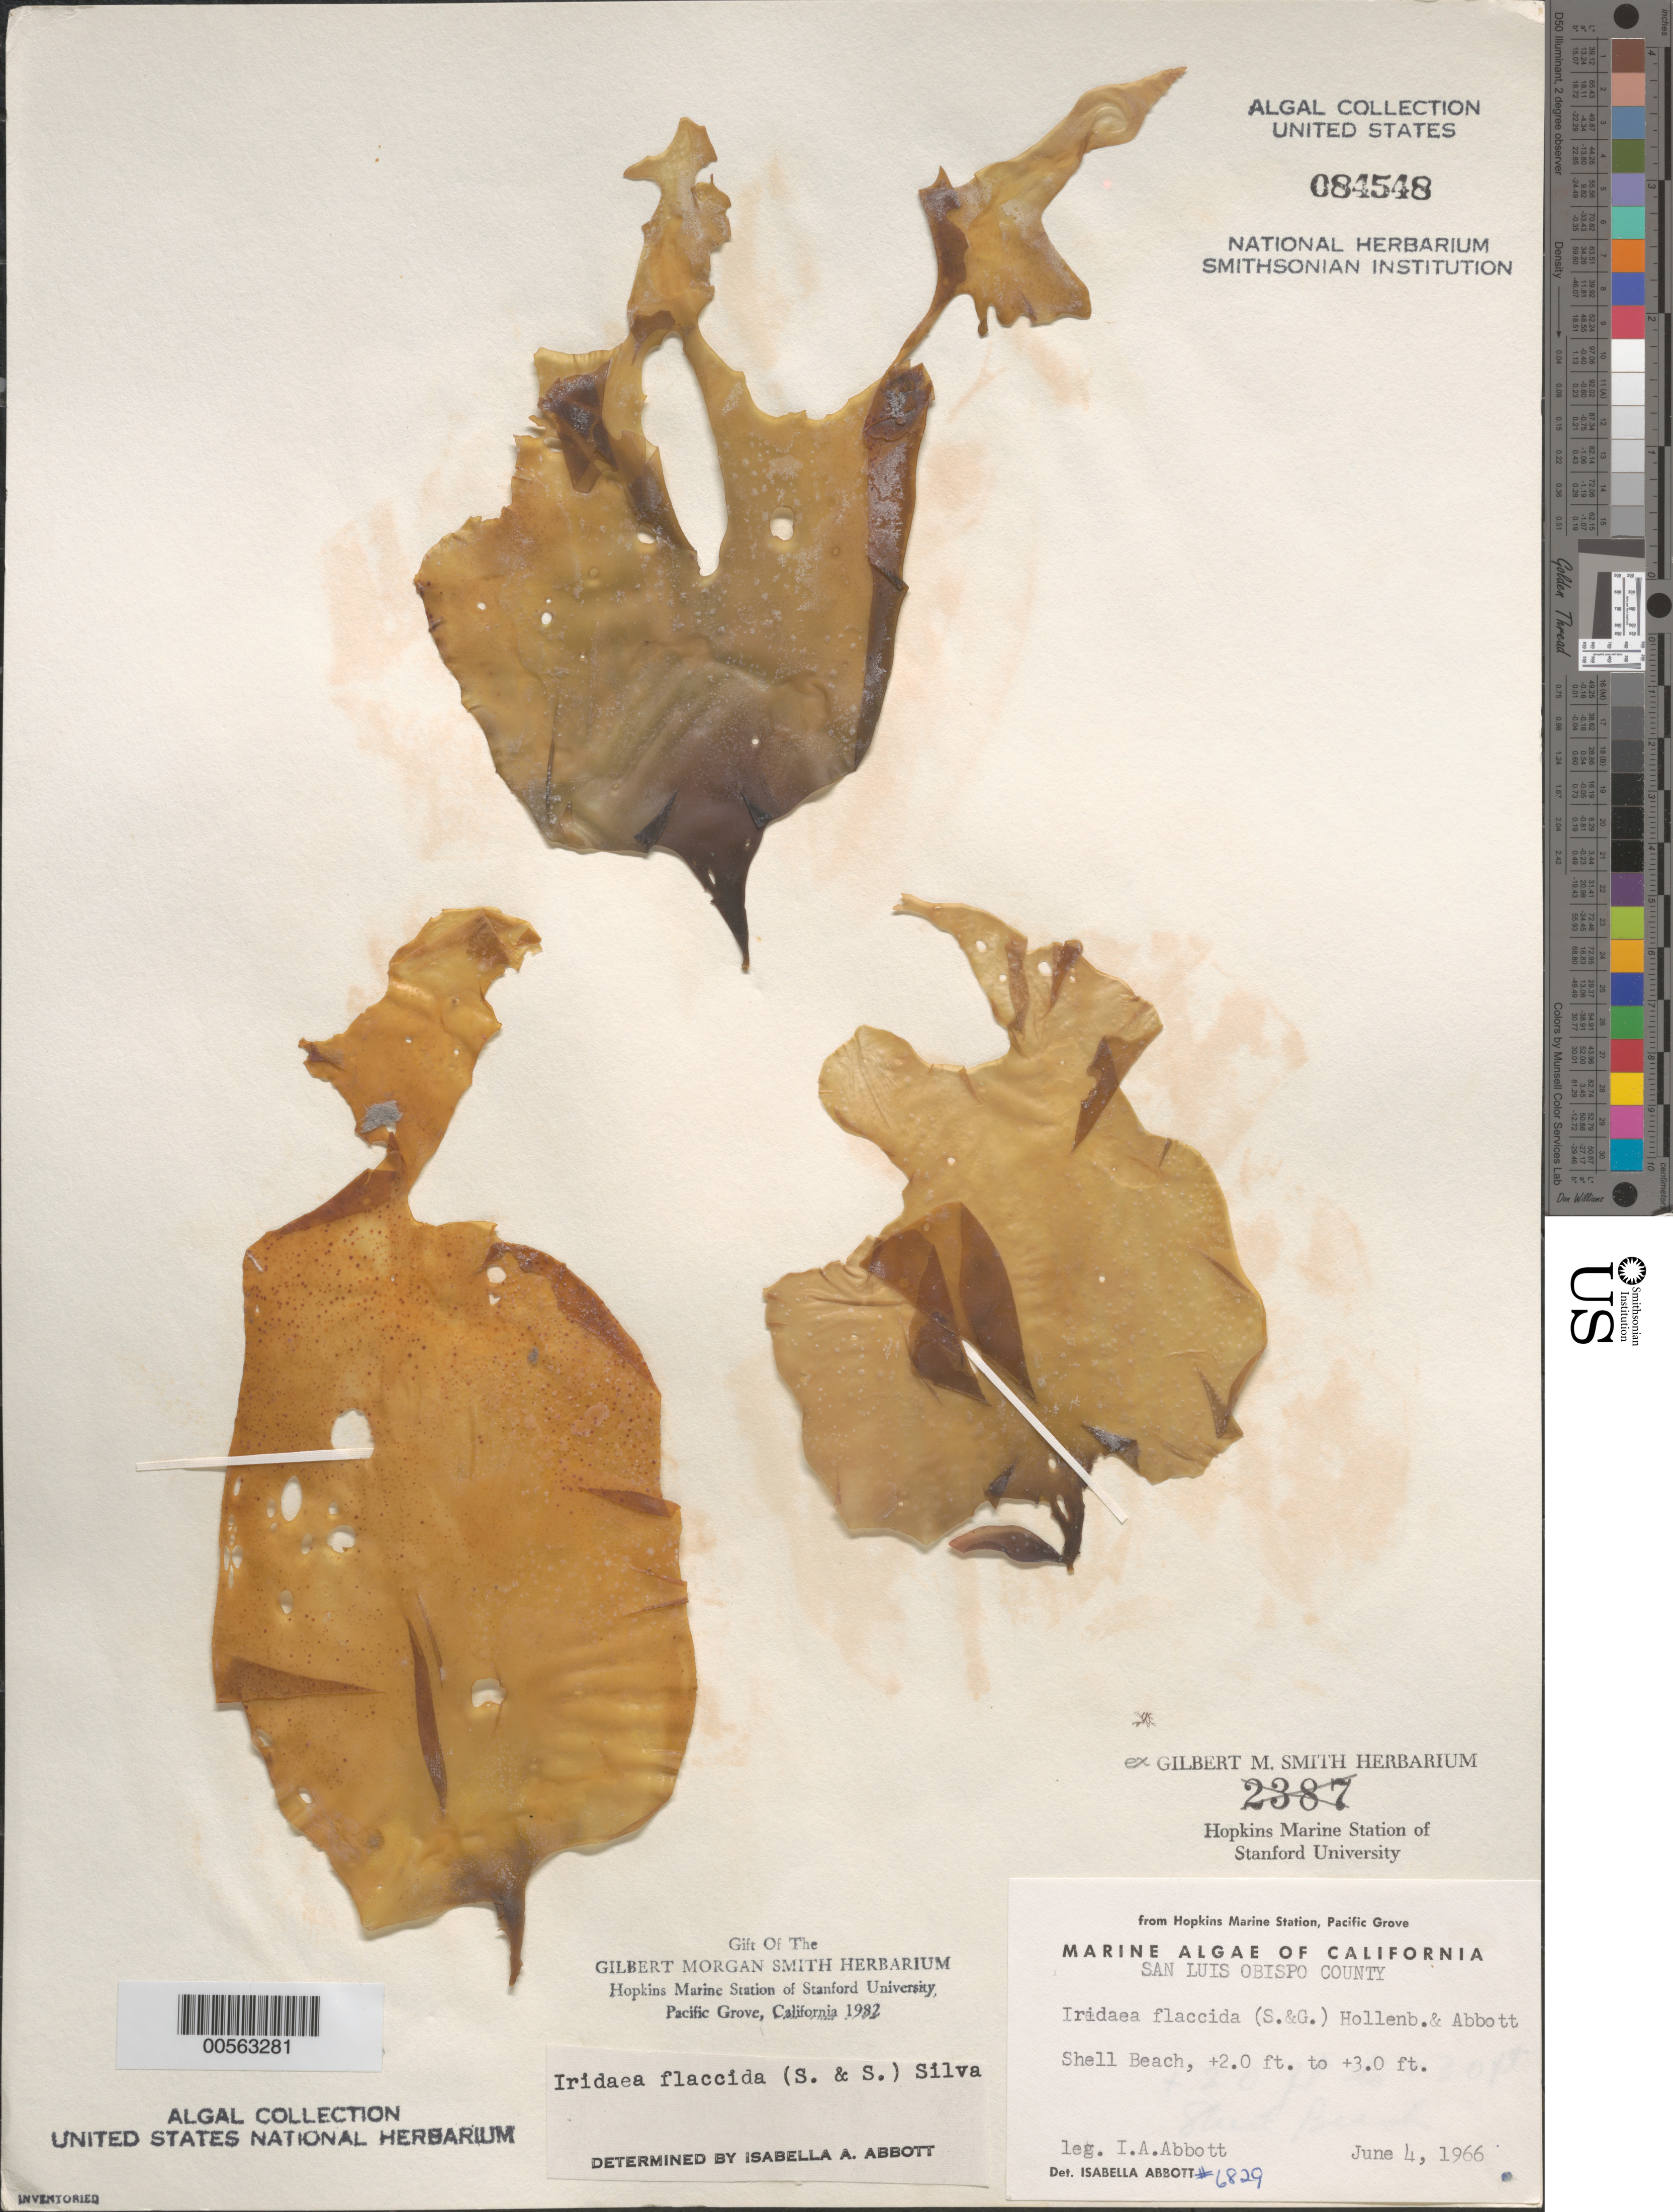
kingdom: Plantae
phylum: Rhodophyta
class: Florideophyceae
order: Gigartinales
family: Gigartinaceae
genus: Mazzaella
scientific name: Mazzaella flaccida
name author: (Setchell & N.L. Gardner) Fredericq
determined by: Algae name updating Project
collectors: I. A. Abbott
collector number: IAA 6829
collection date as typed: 04 Jun 1966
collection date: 1966-06-04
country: United States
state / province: California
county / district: San Luis Obispo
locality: Shell Beach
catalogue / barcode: US 84548